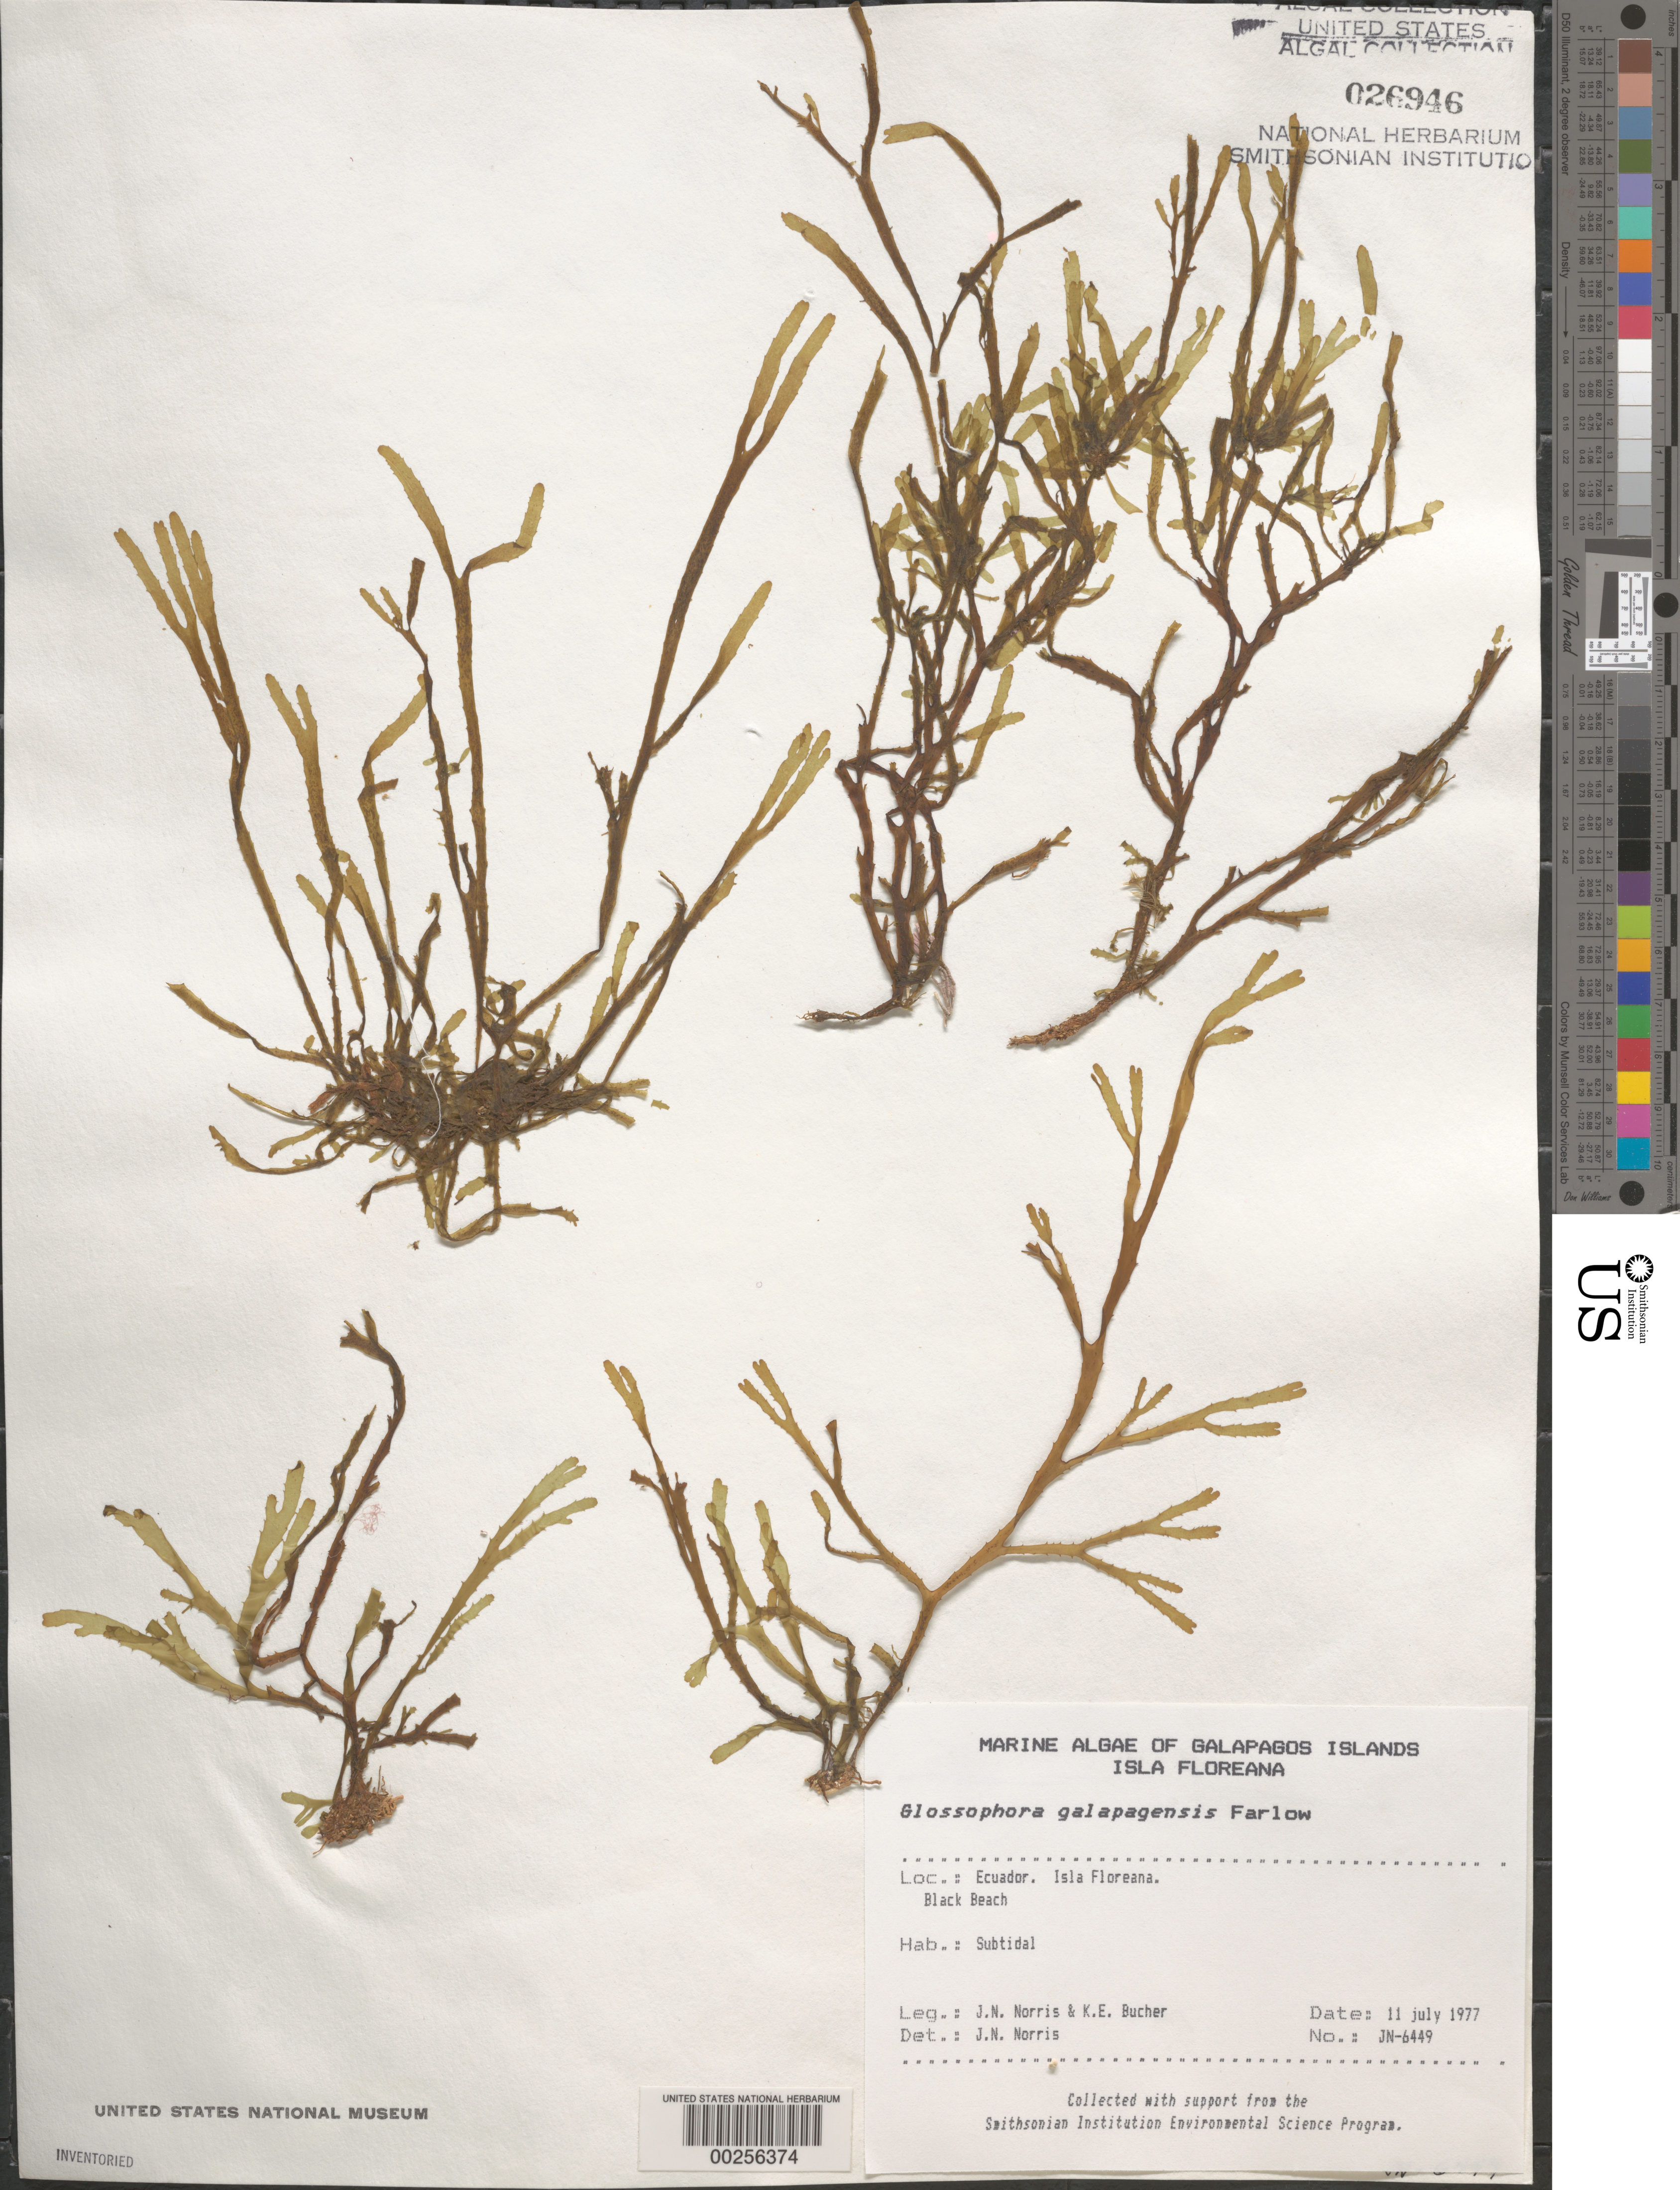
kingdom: Chromista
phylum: Ochrophyta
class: Phaeophyceae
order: Dictyotales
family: Dictyotaceae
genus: Dictyota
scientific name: Dictyota galapagensis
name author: (Farl.) De Clerck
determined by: Algae name updating Project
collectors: J. N. Norris & K. E. Bucher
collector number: JN-6449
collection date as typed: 11 Jul 1977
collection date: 1977-07-11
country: Ecuador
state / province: Colón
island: Floreana [Charles, Santa Maria]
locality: Black Beach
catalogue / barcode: US 26946